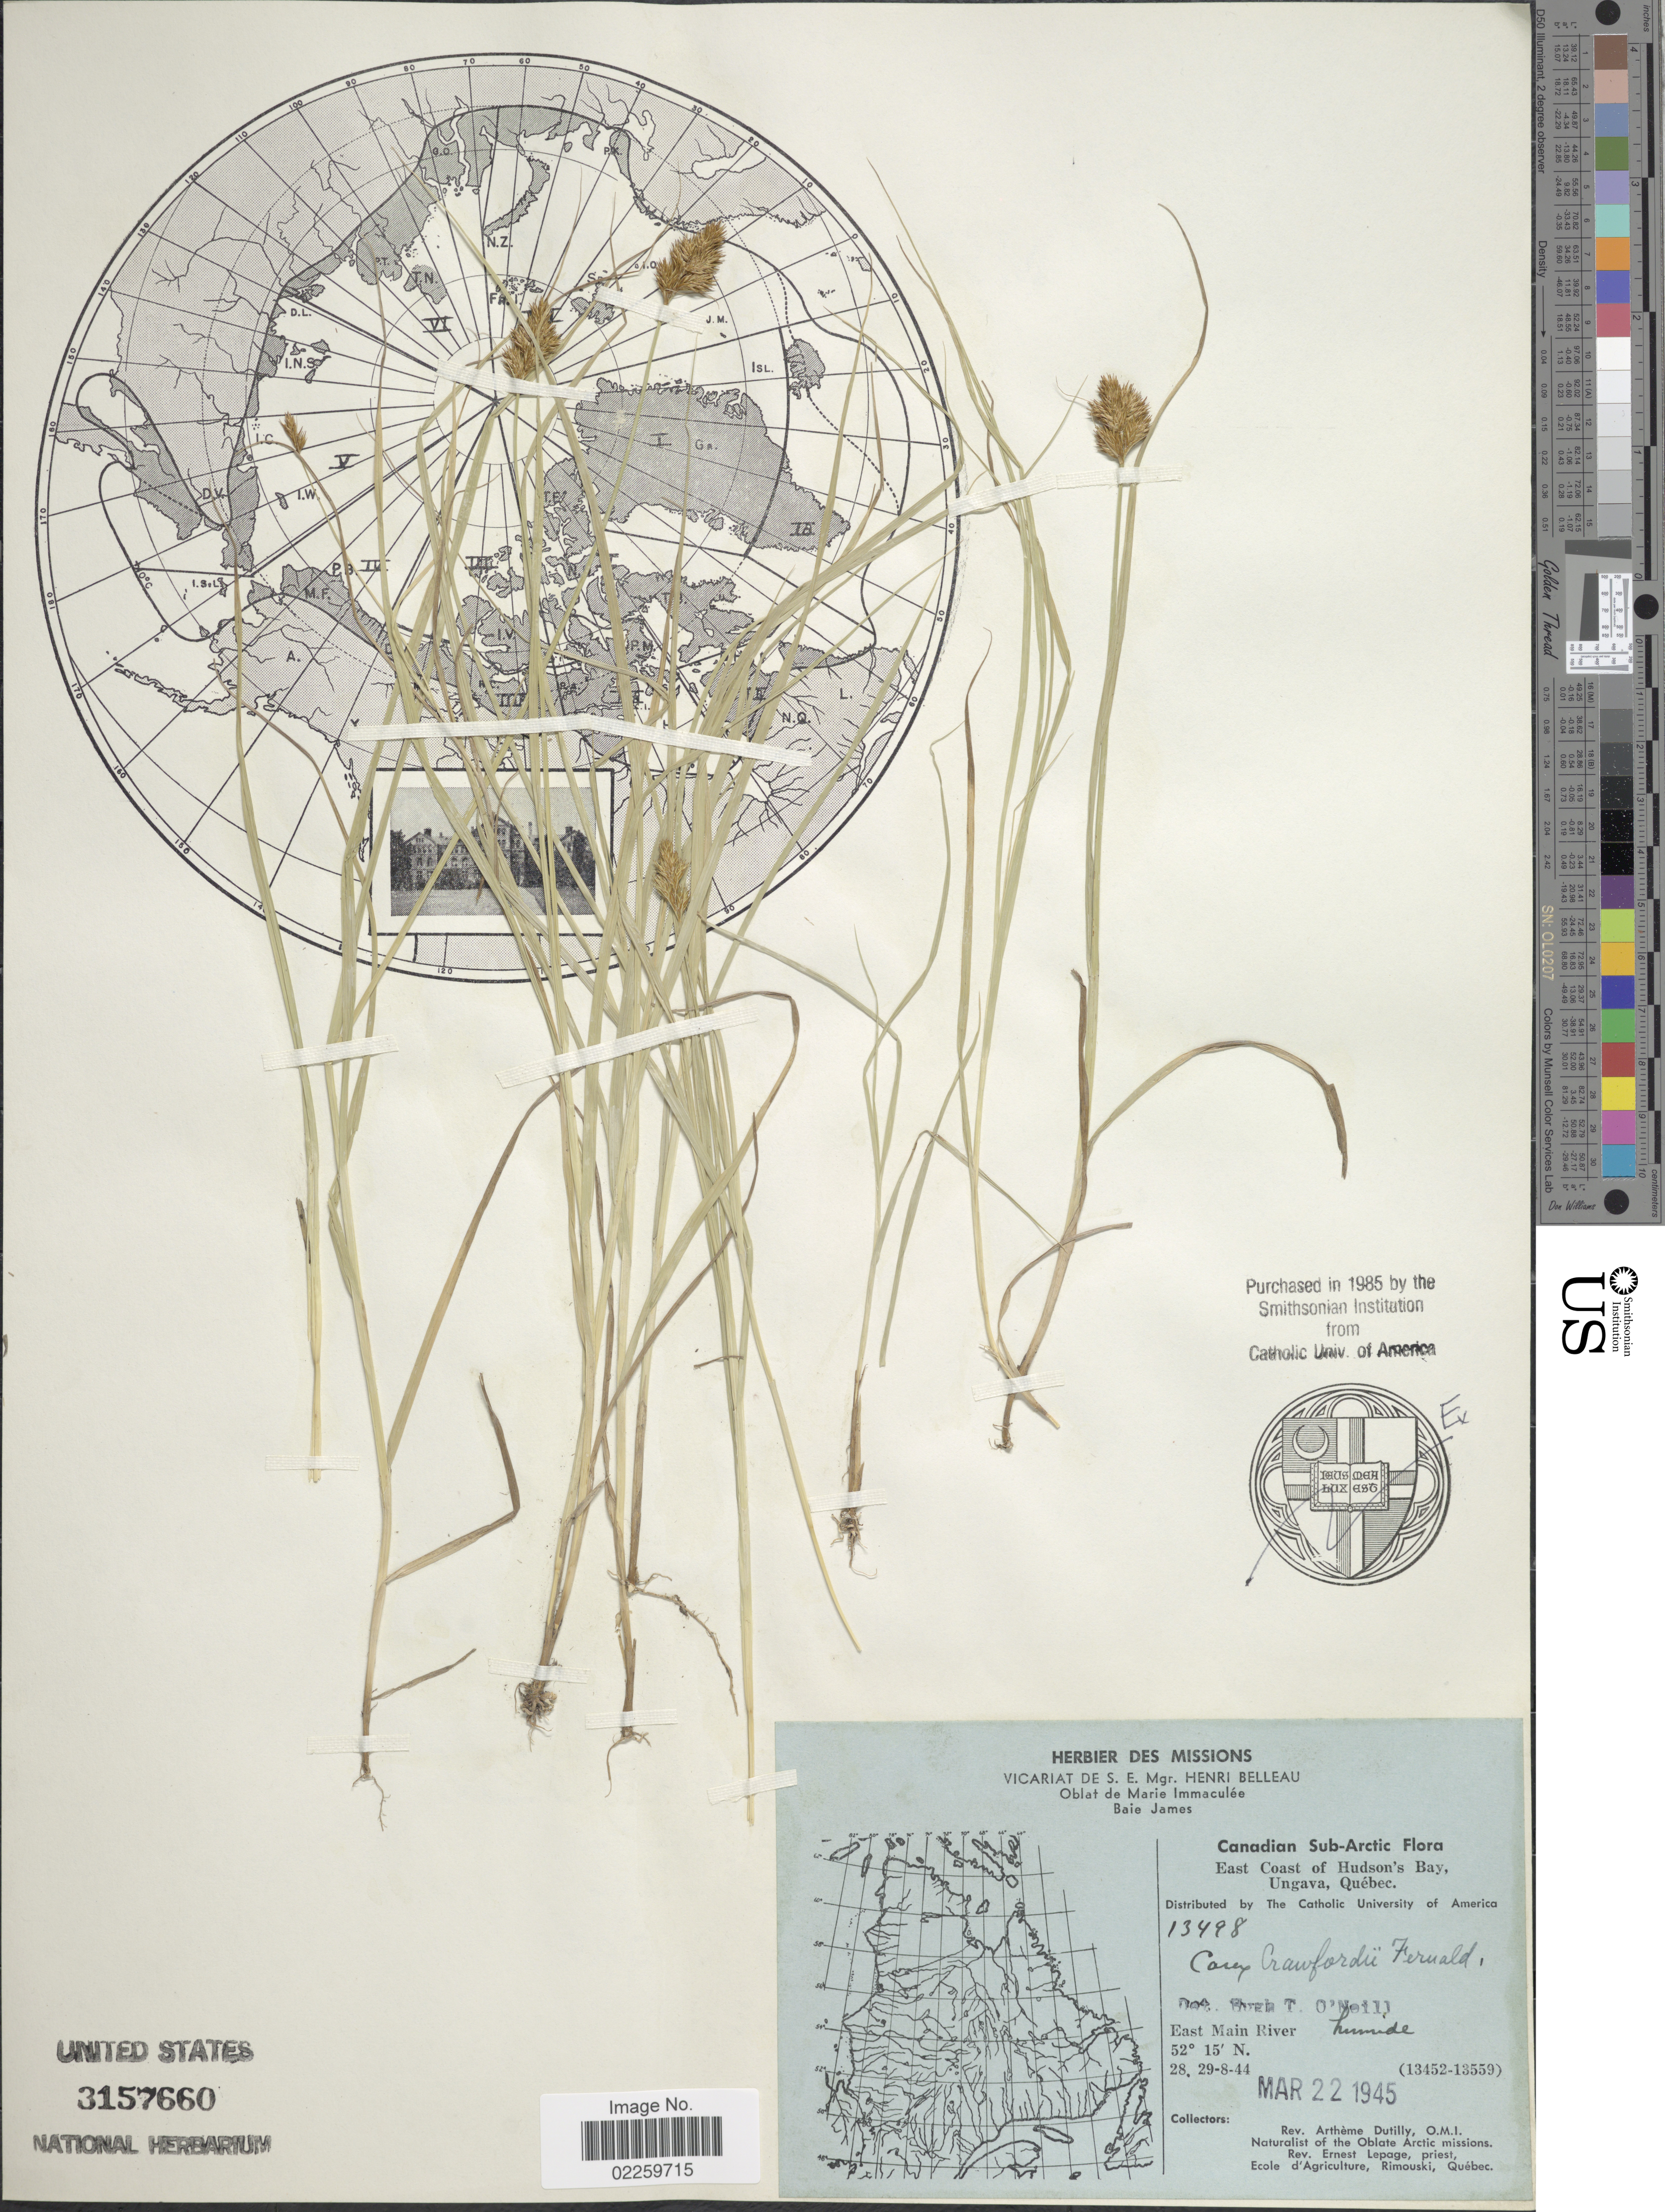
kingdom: Plantae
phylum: Tracheophyta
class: Liliopsida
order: Poales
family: Cyperaceae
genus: Carex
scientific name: Carex crawfordii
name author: Fernald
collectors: A. Dutilly & E. Lepage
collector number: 13498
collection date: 1945-03-22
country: Canada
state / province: Quebec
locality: Canadian Sub-Arctic, East Coast of Hudson's Bay, Ungava, Quebec, East Main River, humide.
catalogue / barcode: US 3157660